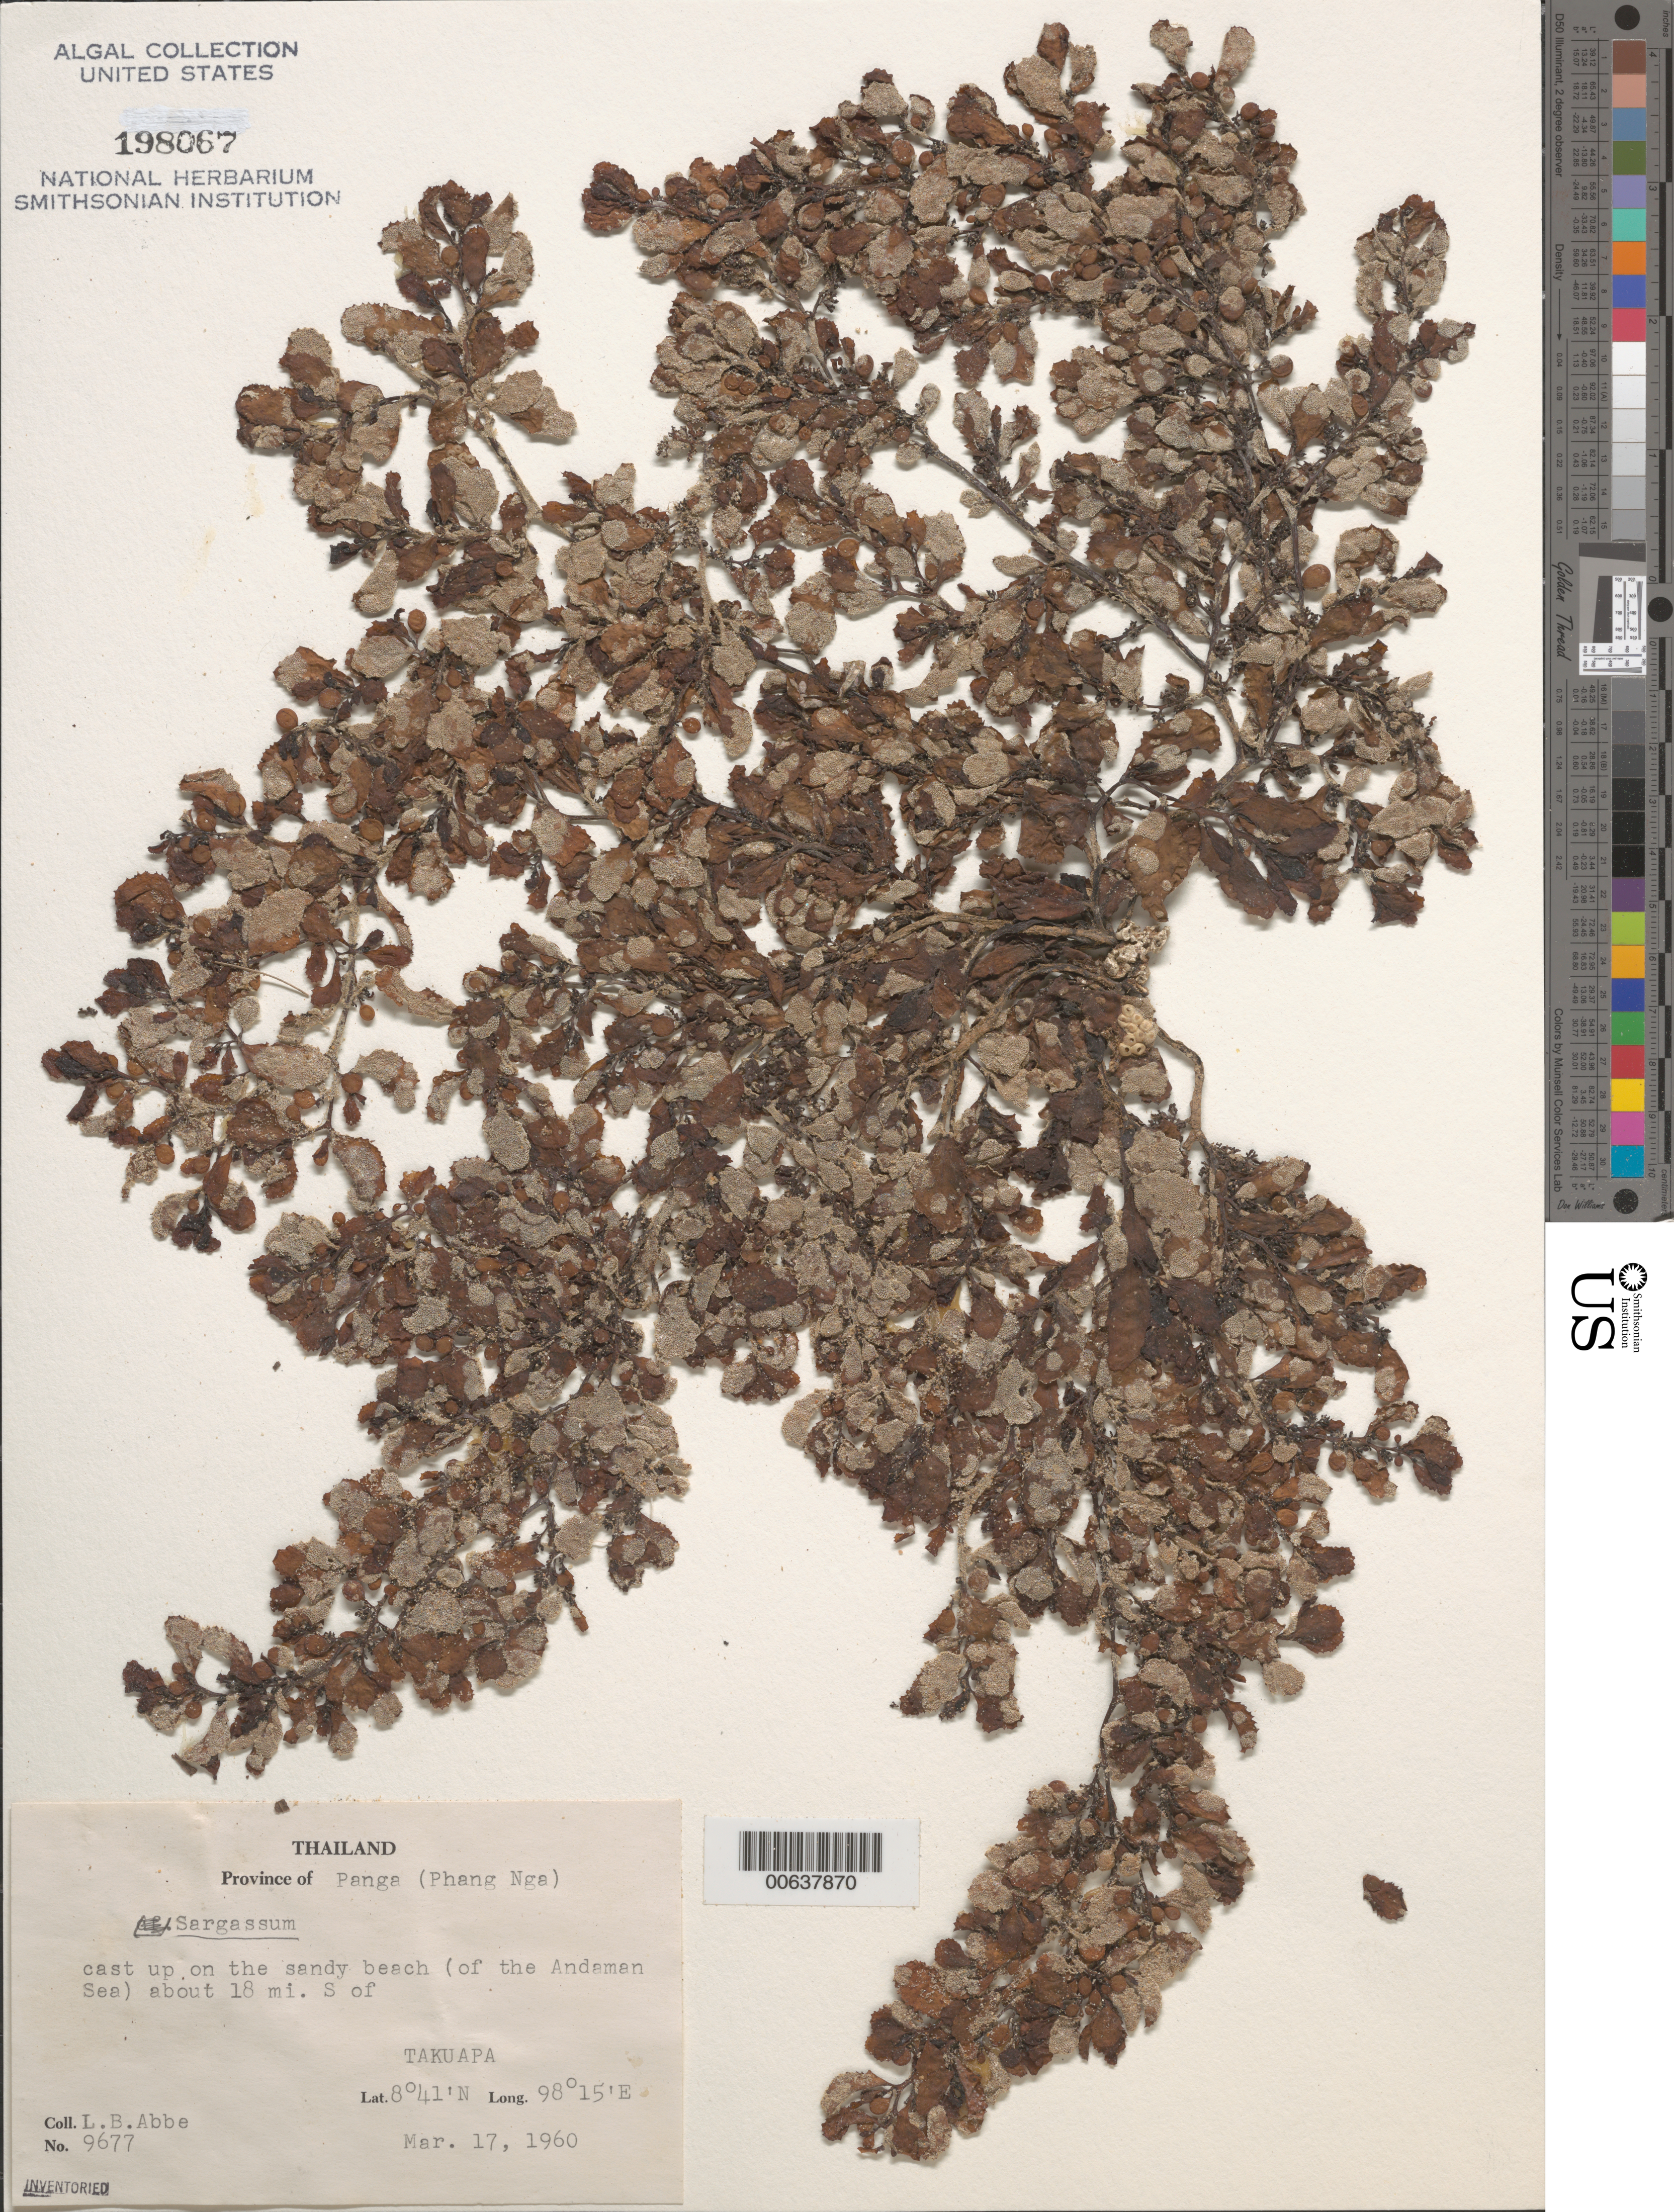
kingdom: Chromista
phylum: Ochrophyta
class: Phaeophyceae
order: Fucales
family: Sargassaceae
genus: Sargassum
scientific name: Sargassum sp.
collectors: L. B. Abbe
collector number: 9677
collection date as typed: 17 Mar 1960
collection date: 1960-03-17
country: Thailand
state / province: Phang Nga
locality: Andaman Sea beach, ca. 18 miles south of Takuapa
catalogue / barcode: US 198067